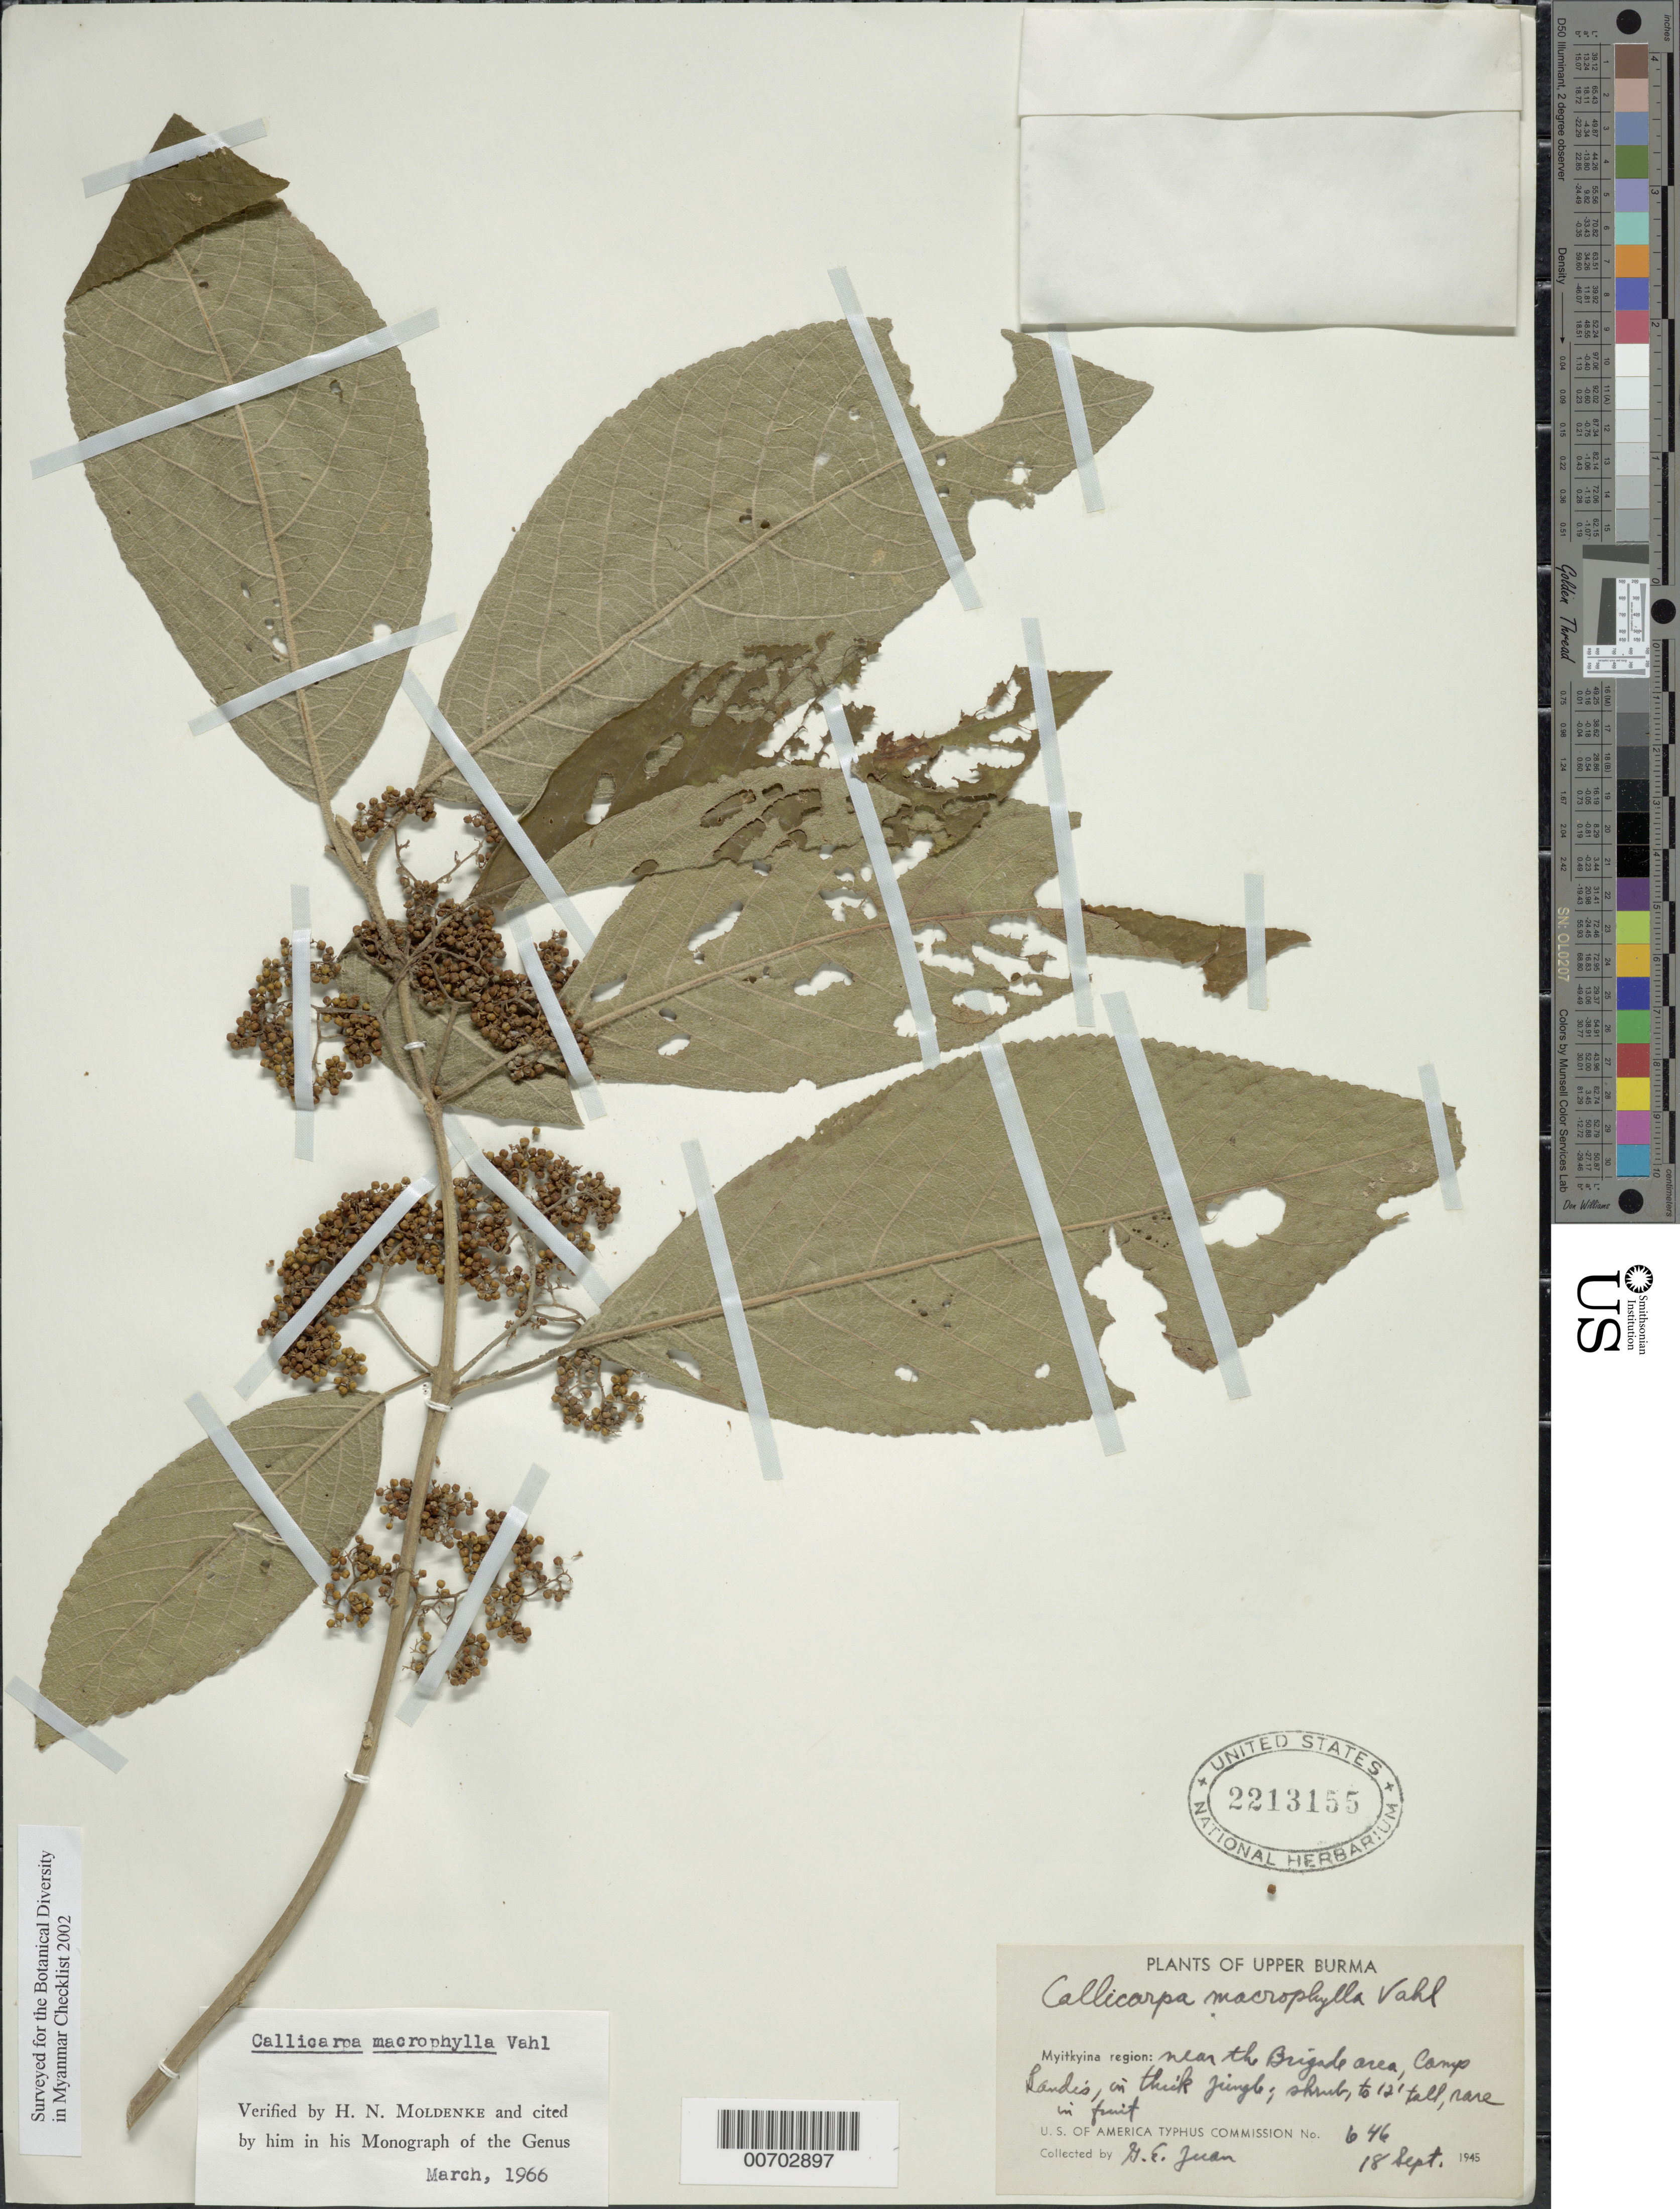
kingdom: Plantae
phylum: Tracheophyta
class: Magnoliopsida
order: Lamiales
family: Lamiaceae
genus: Callicarpa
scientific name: Callicarpa macrophylla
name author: Vahl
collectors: G. Juan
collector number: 646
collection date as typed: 18 Sep 1945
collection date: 1945-09-18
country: Myanmar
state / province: Kachin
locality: Myitkyina, Camp Landis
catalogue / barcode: US 2213155